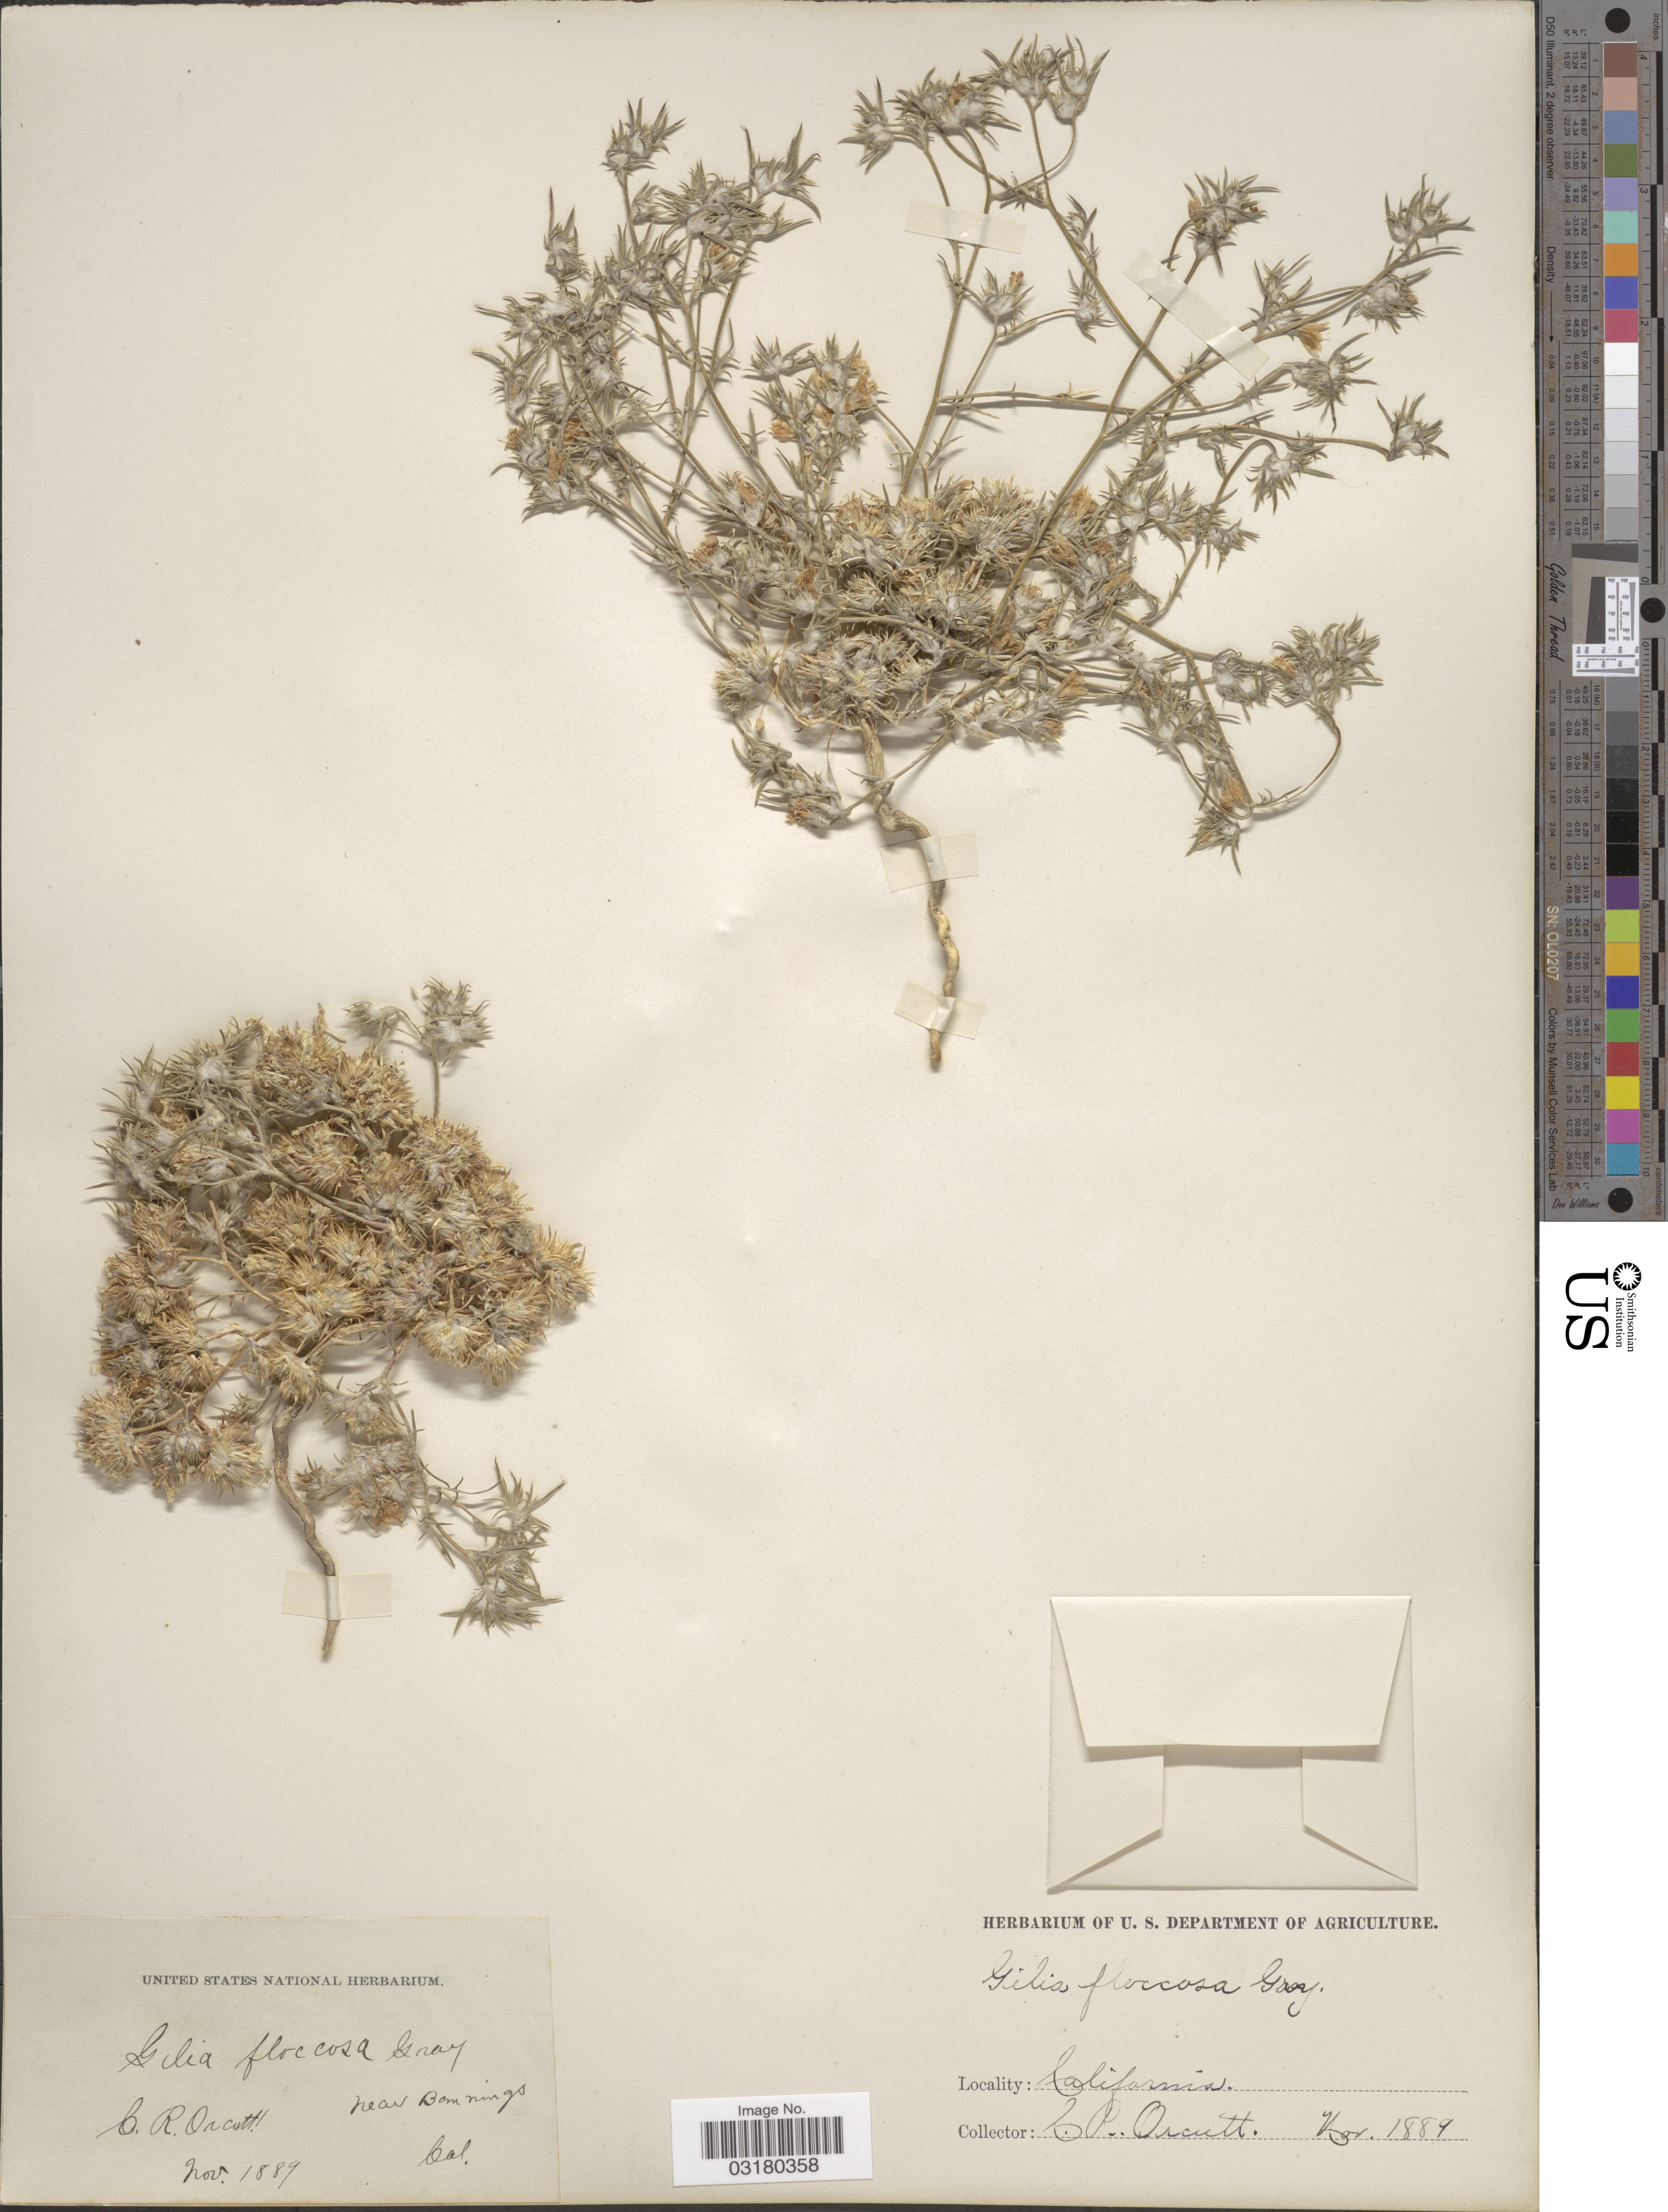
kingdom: Plantae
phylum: Tracheophyta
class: Magnoliopsida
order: Ericales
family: Polemoniaceae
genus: Eriastrum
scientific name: Eriastrum sp.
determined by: Strong, Mark T., (BOT), Smithsonian Institution - National Museum of Natural History (UNITED STATES)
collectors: C. R. Orcutt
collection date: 1889-11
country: United States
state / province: California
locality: Near Bannings.